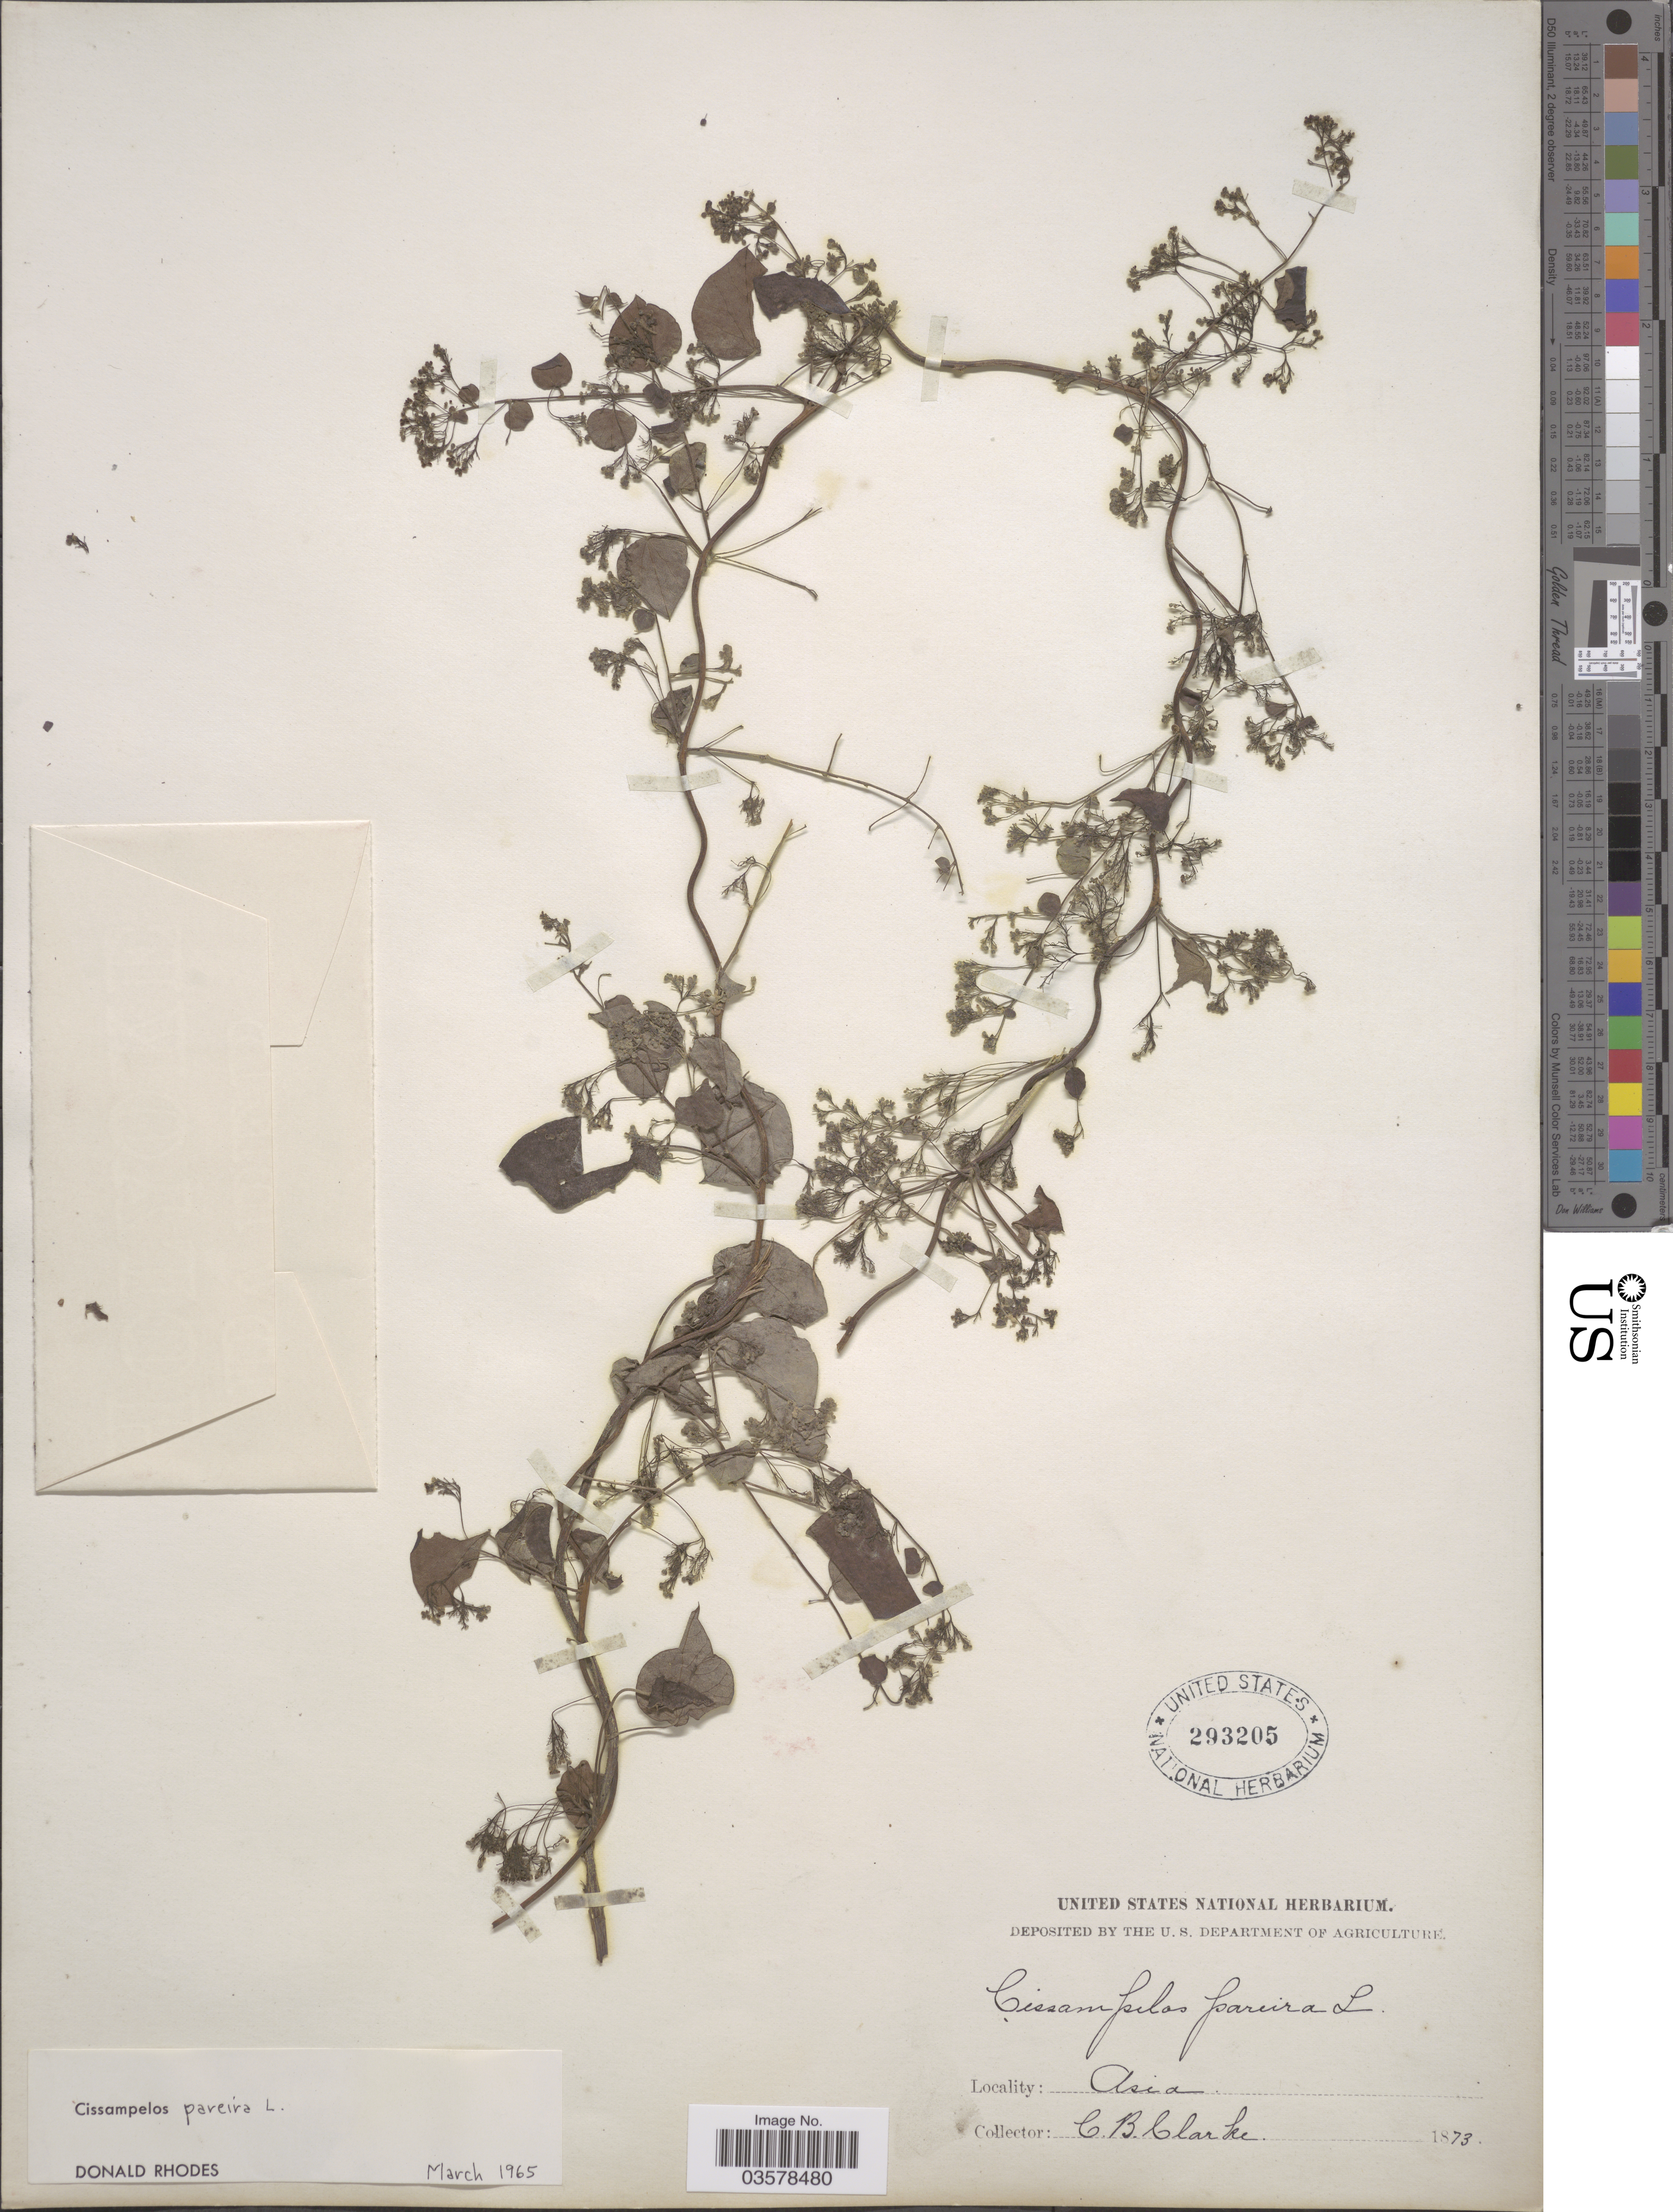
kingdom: Plantae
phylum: Tracheophyta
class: Magnoliopsida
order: Ranunculales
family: Menispermaceae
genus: Cissampelos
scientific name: Cissampelos pareira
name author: L.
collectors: C. B. Clarke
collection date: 1873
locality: "Asia." (probably India or Bangladesh, where Clarke collected in 1873)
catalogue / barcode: US 293205